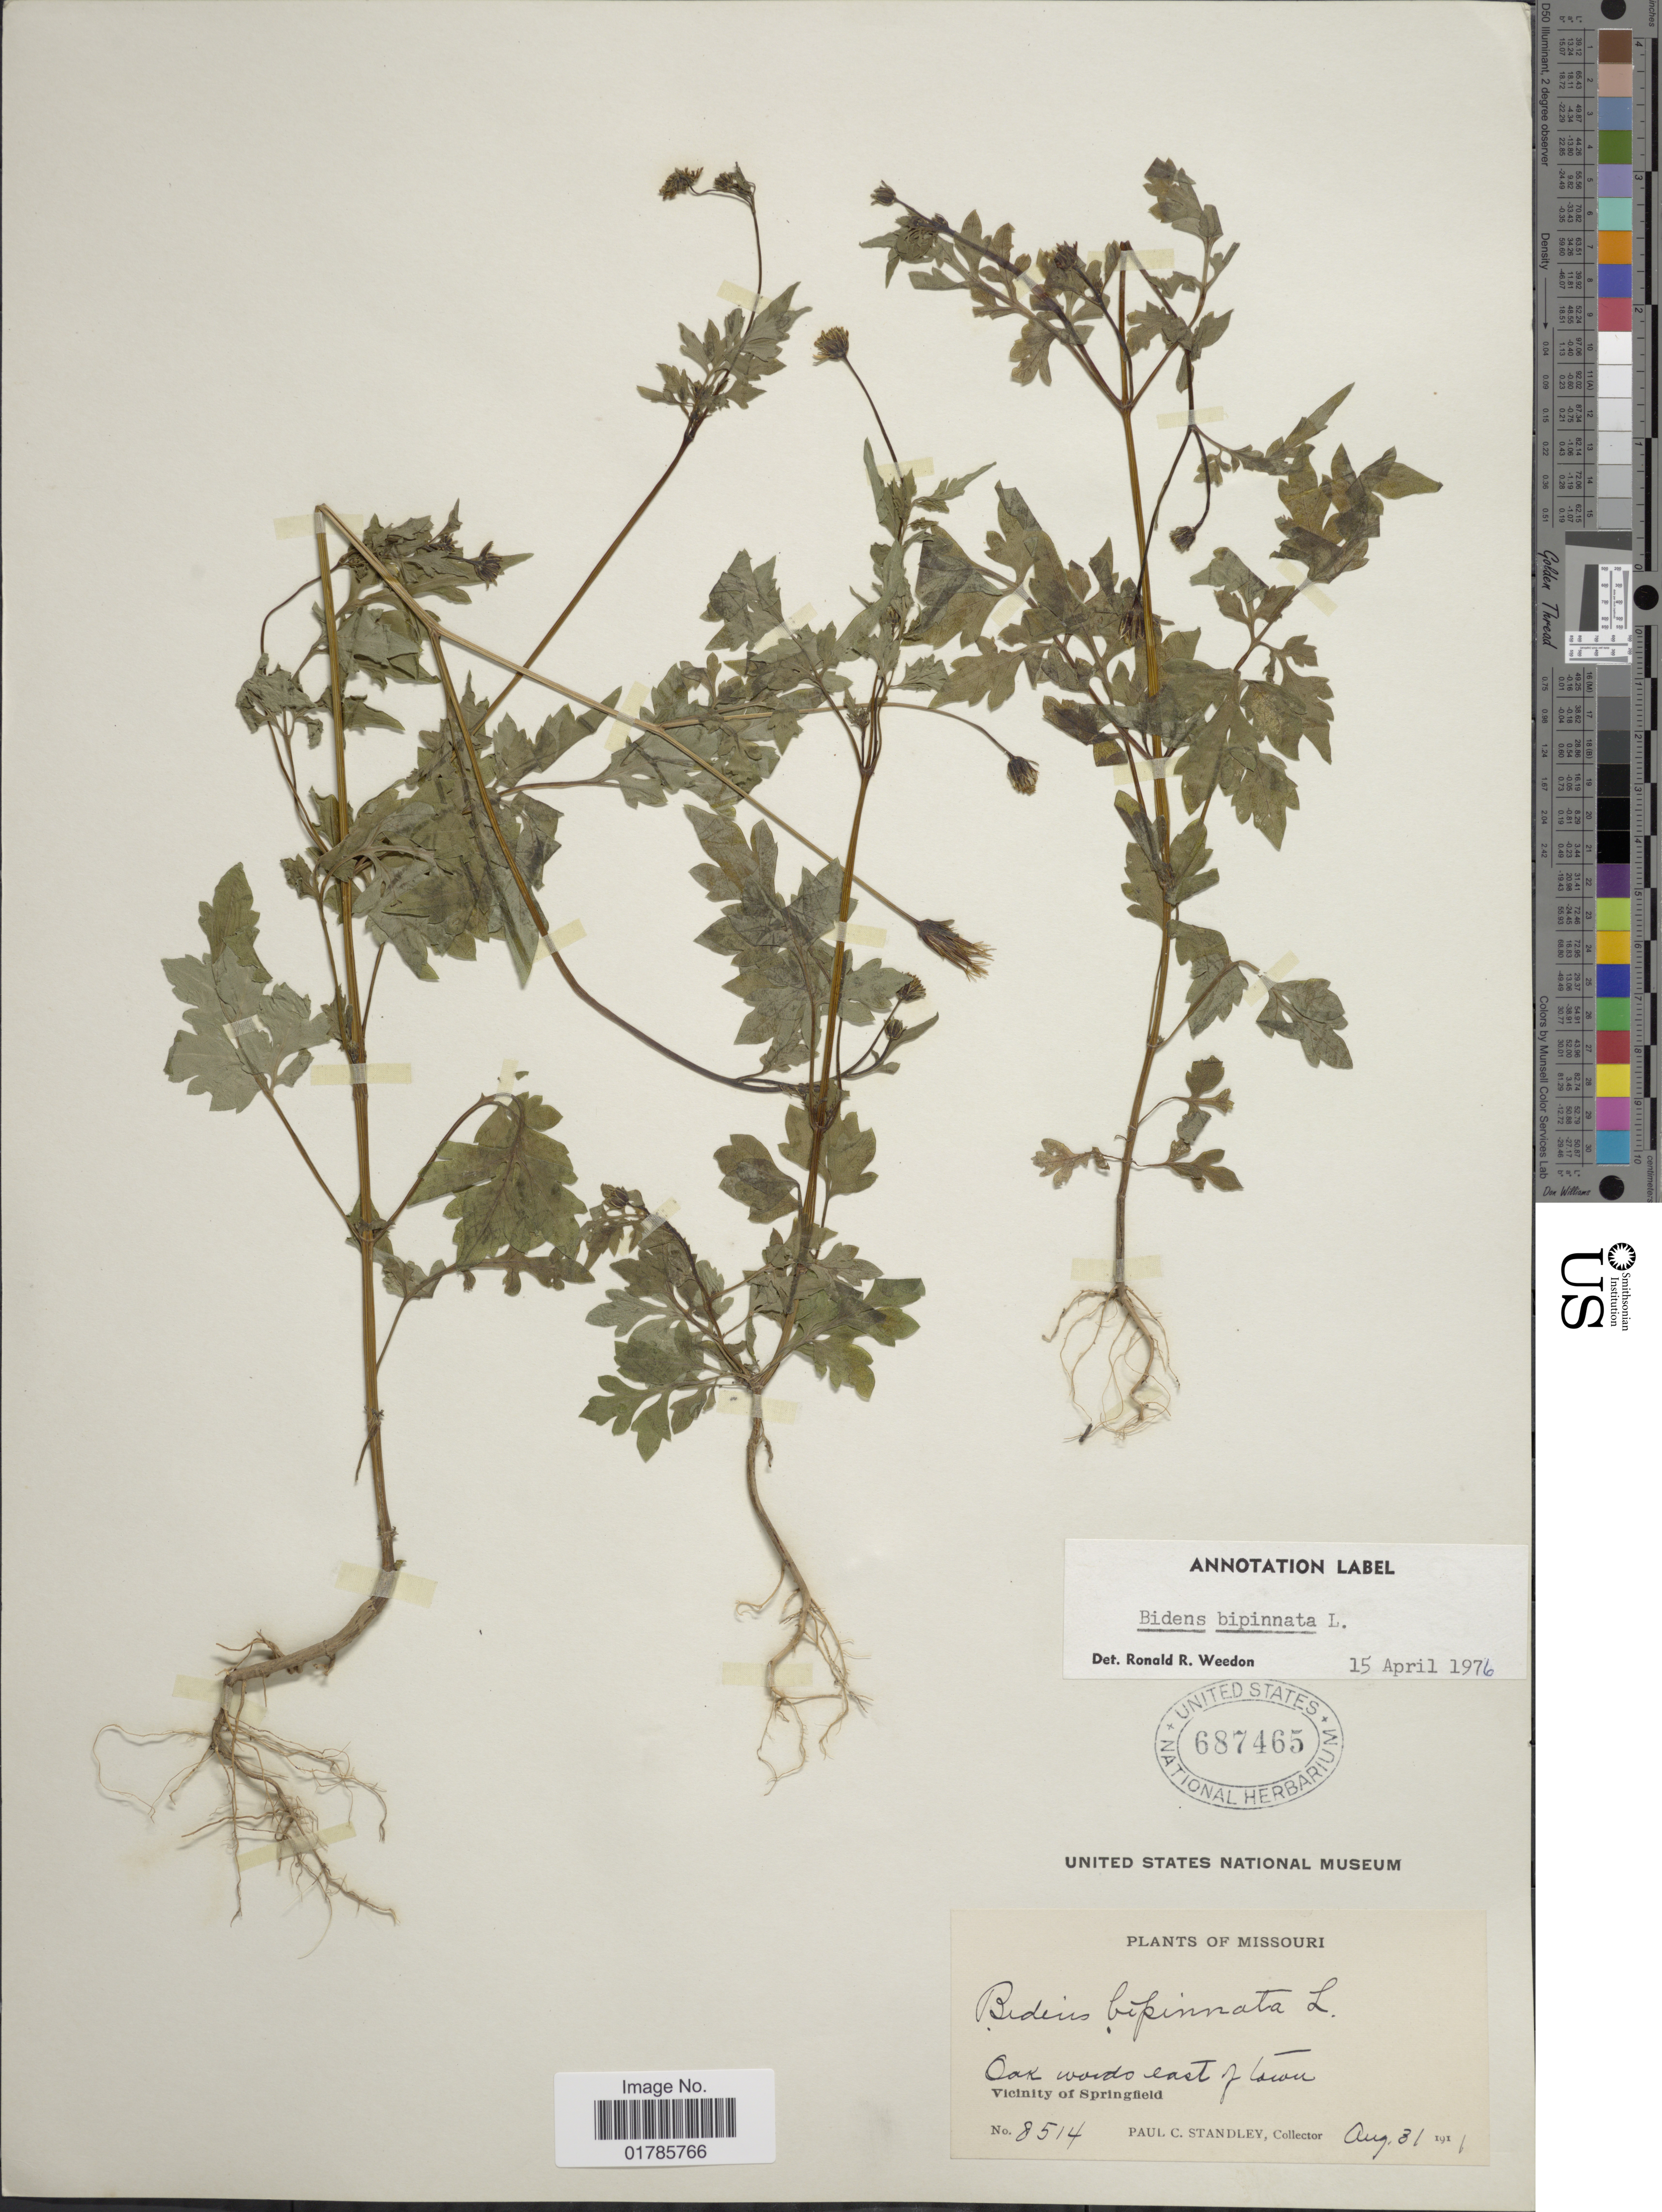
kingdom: Plantae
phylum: Tracheophyta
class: Magnoliopsida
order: Asterales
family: Asteraceae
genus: Bidens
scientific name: Bidens bipinnata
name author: L.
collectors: P. C. Standley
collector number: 8514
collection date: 1916-08-31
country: United States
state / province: Missouri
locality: Oak woods east of town, Vicinity of Springfield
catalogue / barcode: US 687465